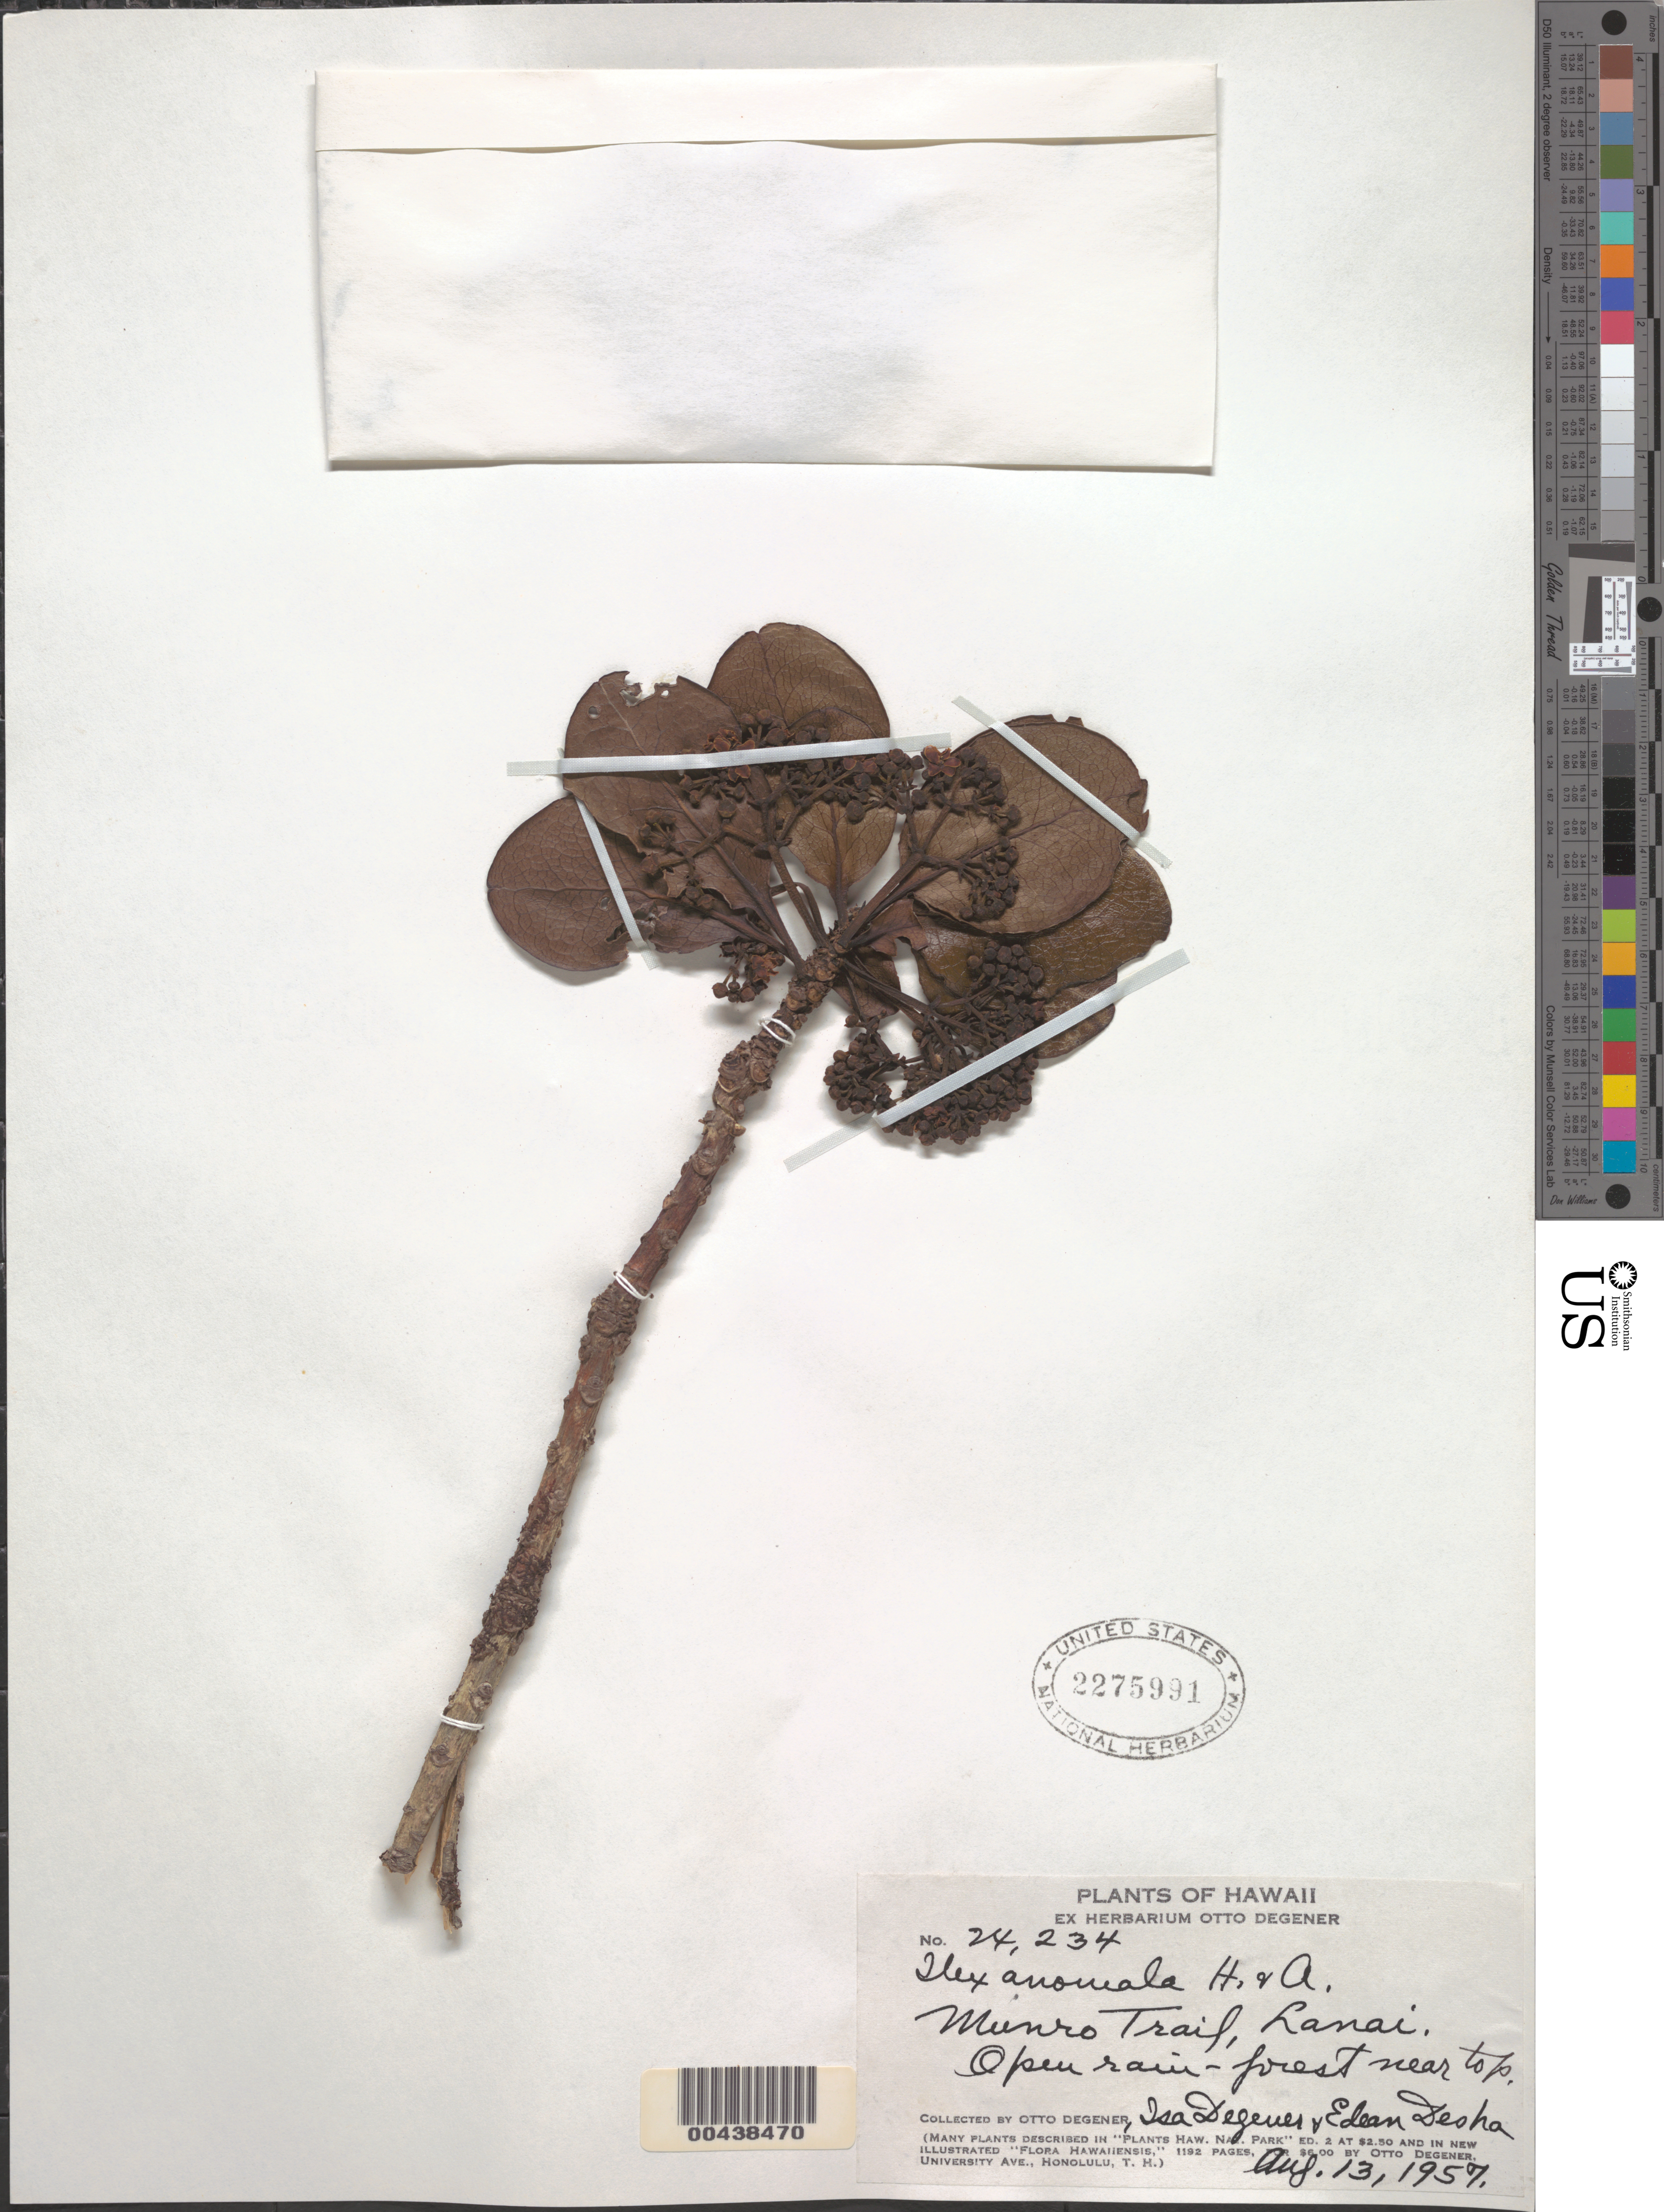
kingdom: Plantae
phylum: Tracheophyta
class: Magnoliopsida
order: Aquifoliales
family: Aquifoliaceae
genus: Ilex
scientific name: Ilex anomala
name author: Hook. & Arn.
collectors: O. Degener, I. Degener & E. Desha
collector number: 24234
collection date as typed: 13 Aug 1957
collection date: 1957-08-13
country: United States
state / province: Hawaii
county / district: Maui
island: Lana'i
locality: Munro Trail, near top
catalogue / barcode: US 2275991